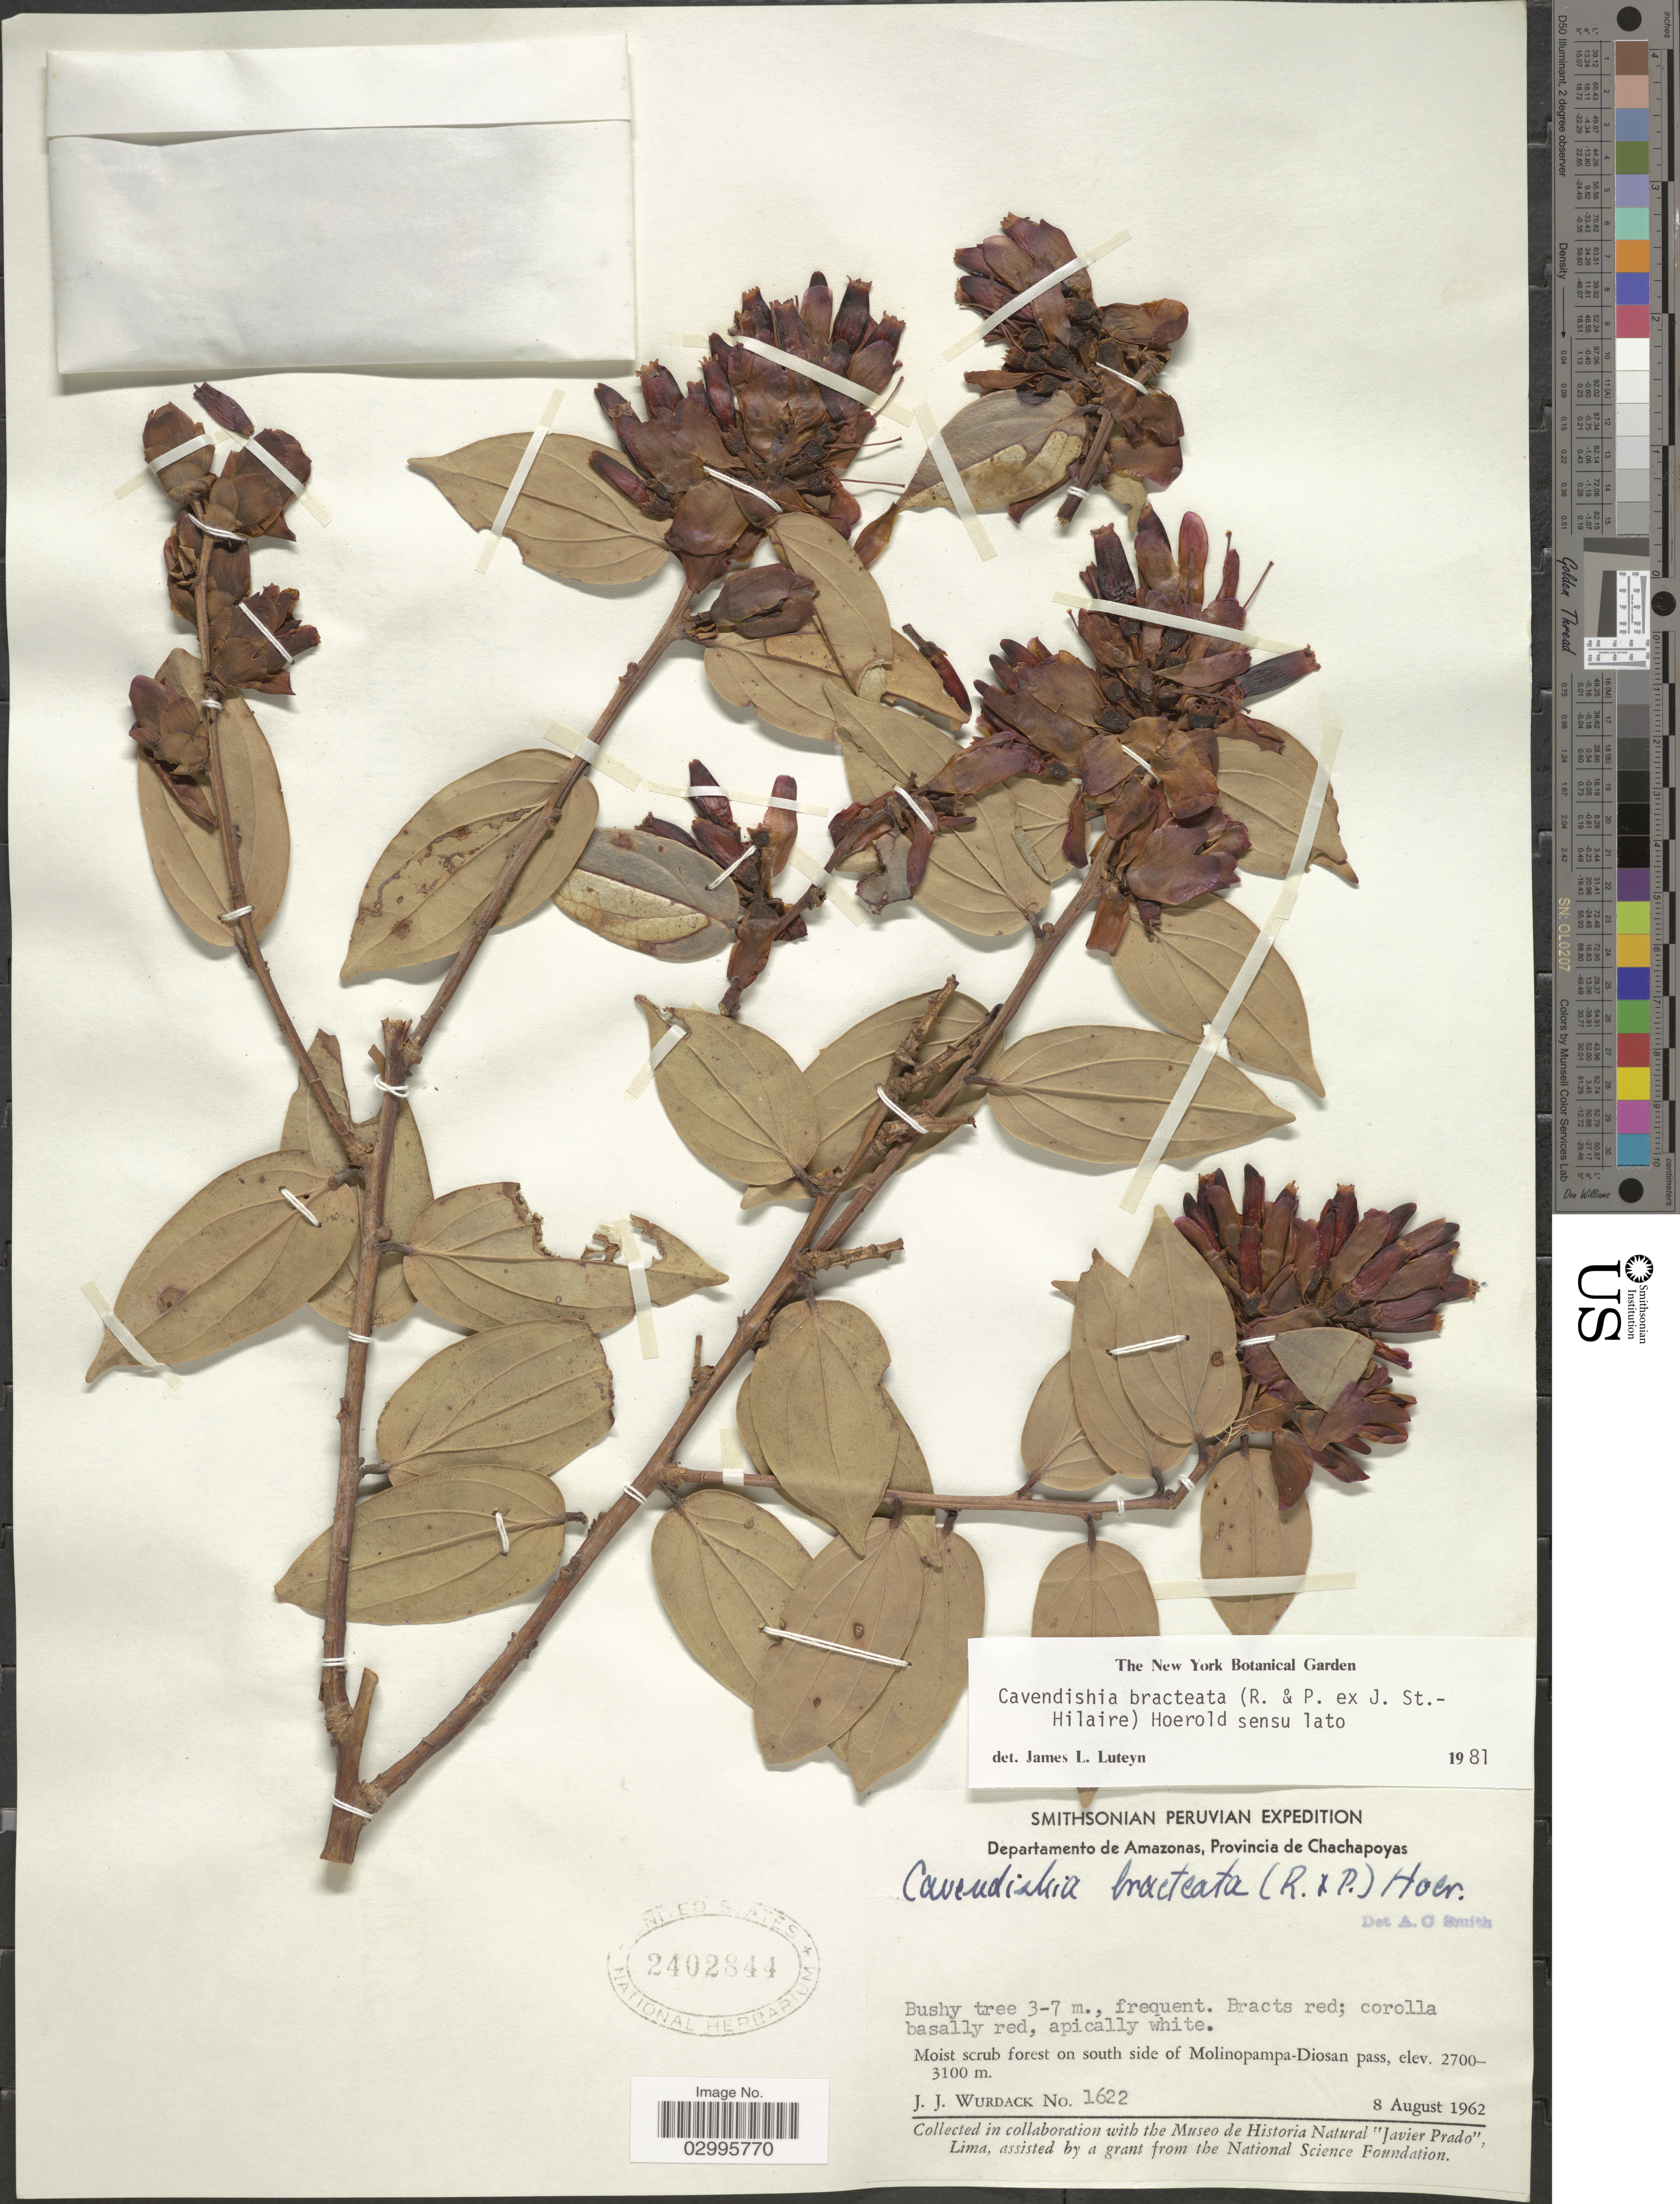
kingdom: Plantae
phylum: Tracheophyta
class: Magnoliopsida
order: Ericales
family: Ericaceae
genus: Cavendishia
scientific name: Cavendishia bracteata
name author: (Ruiz & Pav. ex J. St.-Hil.) Hoerold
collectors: J. J. Wurdack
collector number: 1622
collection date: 1962-08-08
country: Peru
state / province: Amazonas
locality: Departamento de Amazonas, Provincia de Chachapoyas. Moist scrub forest on south side of Molinopampa-Diosan pass.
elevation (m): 2700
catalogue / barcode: US 2402844